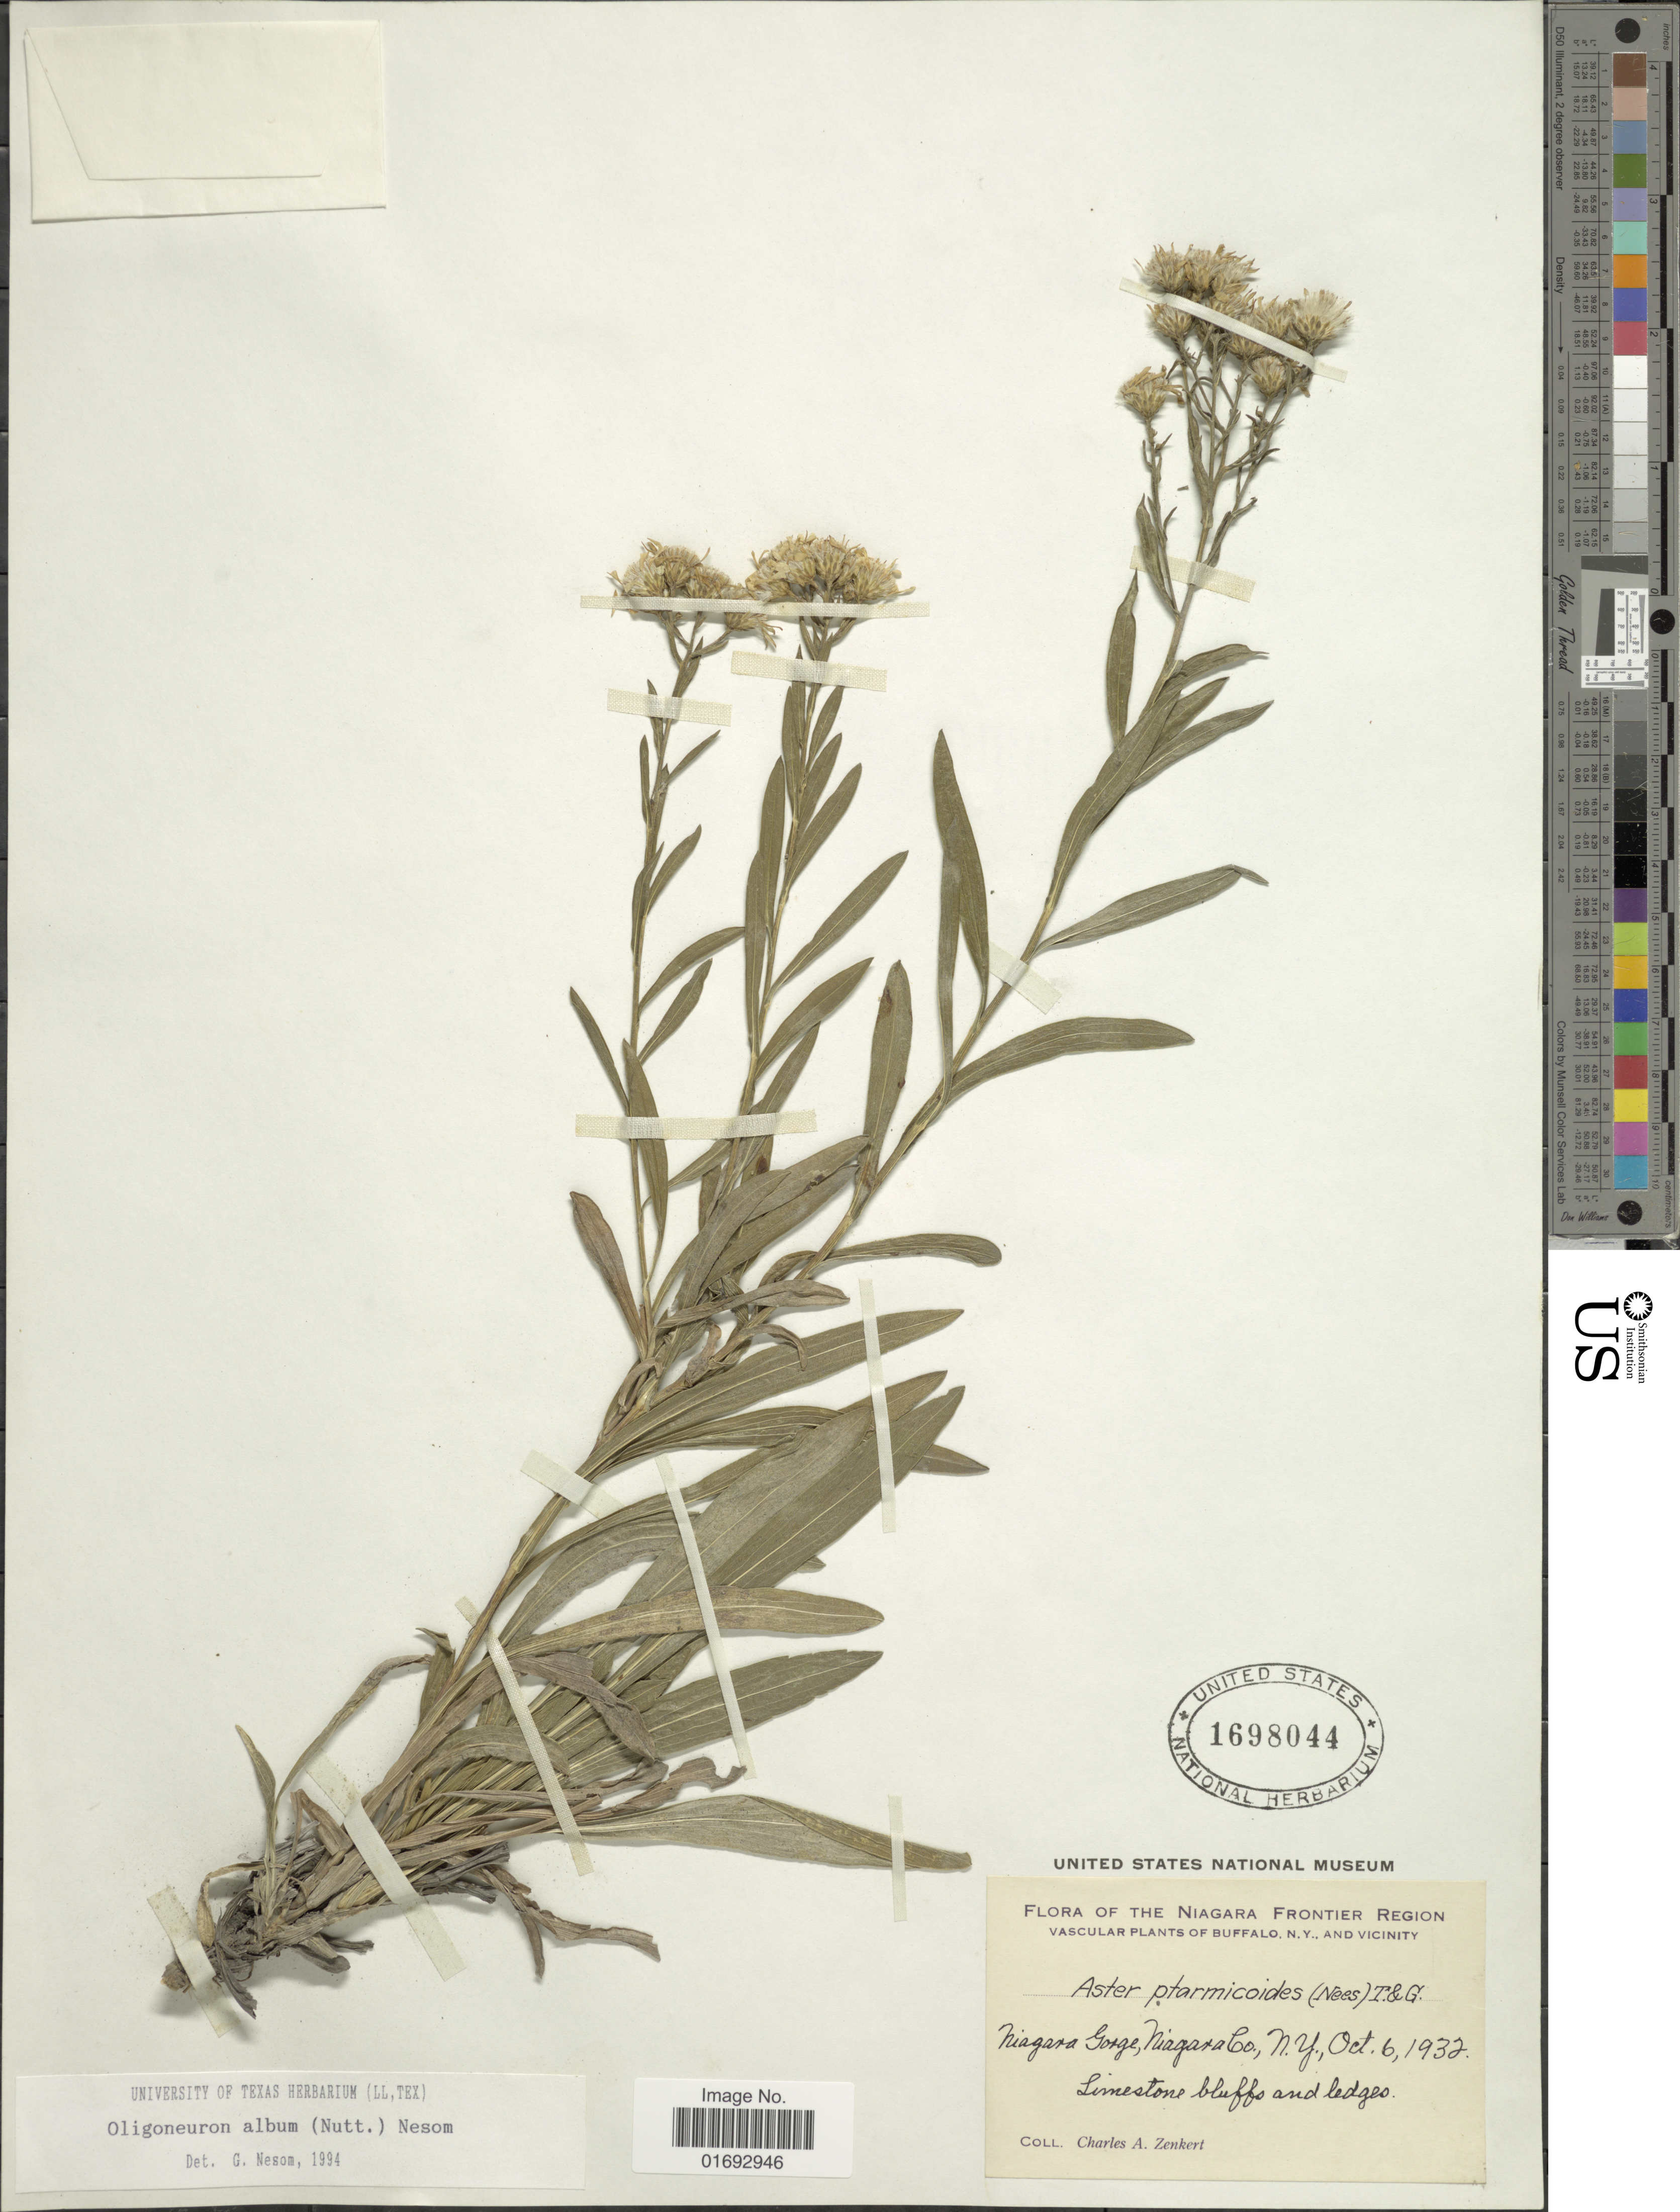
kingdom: Plantae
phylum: Tracheophyta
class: Magnoliopsida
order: Asterales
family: Asteraceae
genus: Oligoneuron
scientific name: Oligoneuron album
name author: (Nutt.) G.L. Nesom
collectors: C. Zenkert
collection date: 1932-10-06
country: United States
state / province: New York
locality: Niagara Frontier Region, Vascular Plants of Buffalo, N.Y. and Vicinity, Niagara Gorgem Niagara Co., Limestone bluffs and ledges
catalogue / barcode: US 1698044